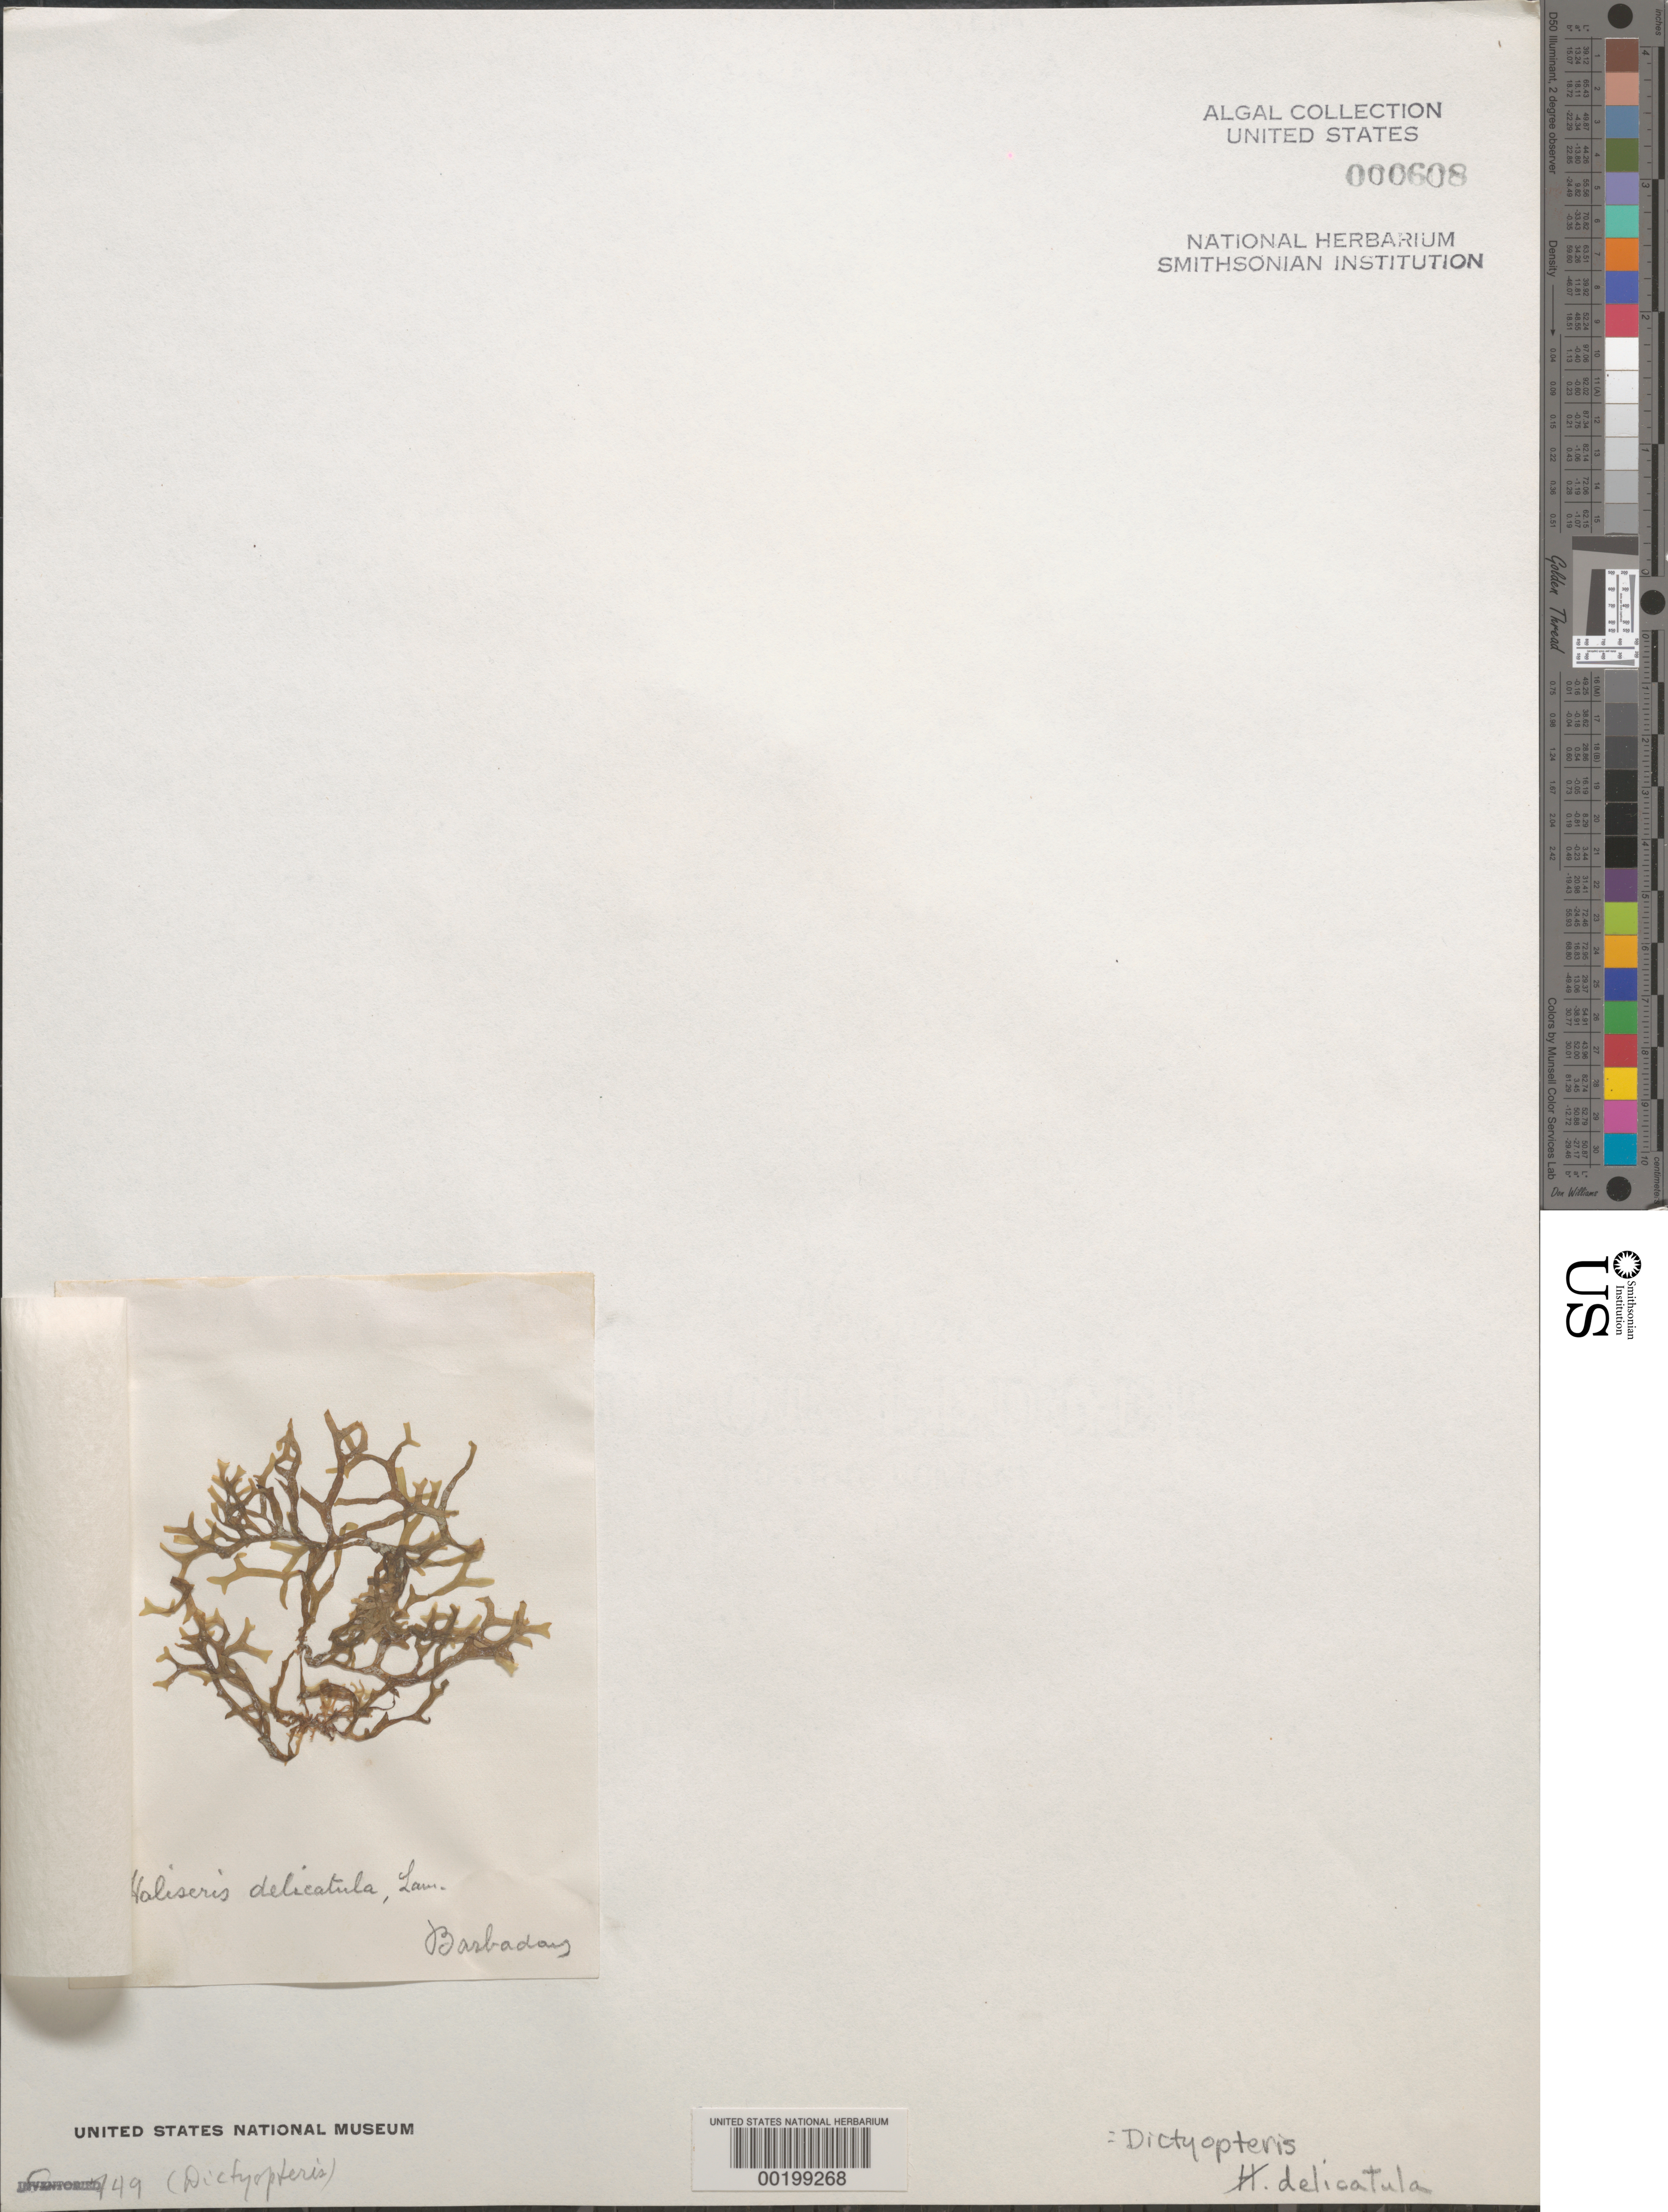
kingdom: Chromista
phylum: Ochrophyta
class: Phaeophyceae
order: Dictyotales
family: Dictyotaceae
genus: Dictyopteris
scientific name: Dictyopteris delicatula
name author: J.V.Lamouroux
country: Barbados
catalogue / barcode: US 608